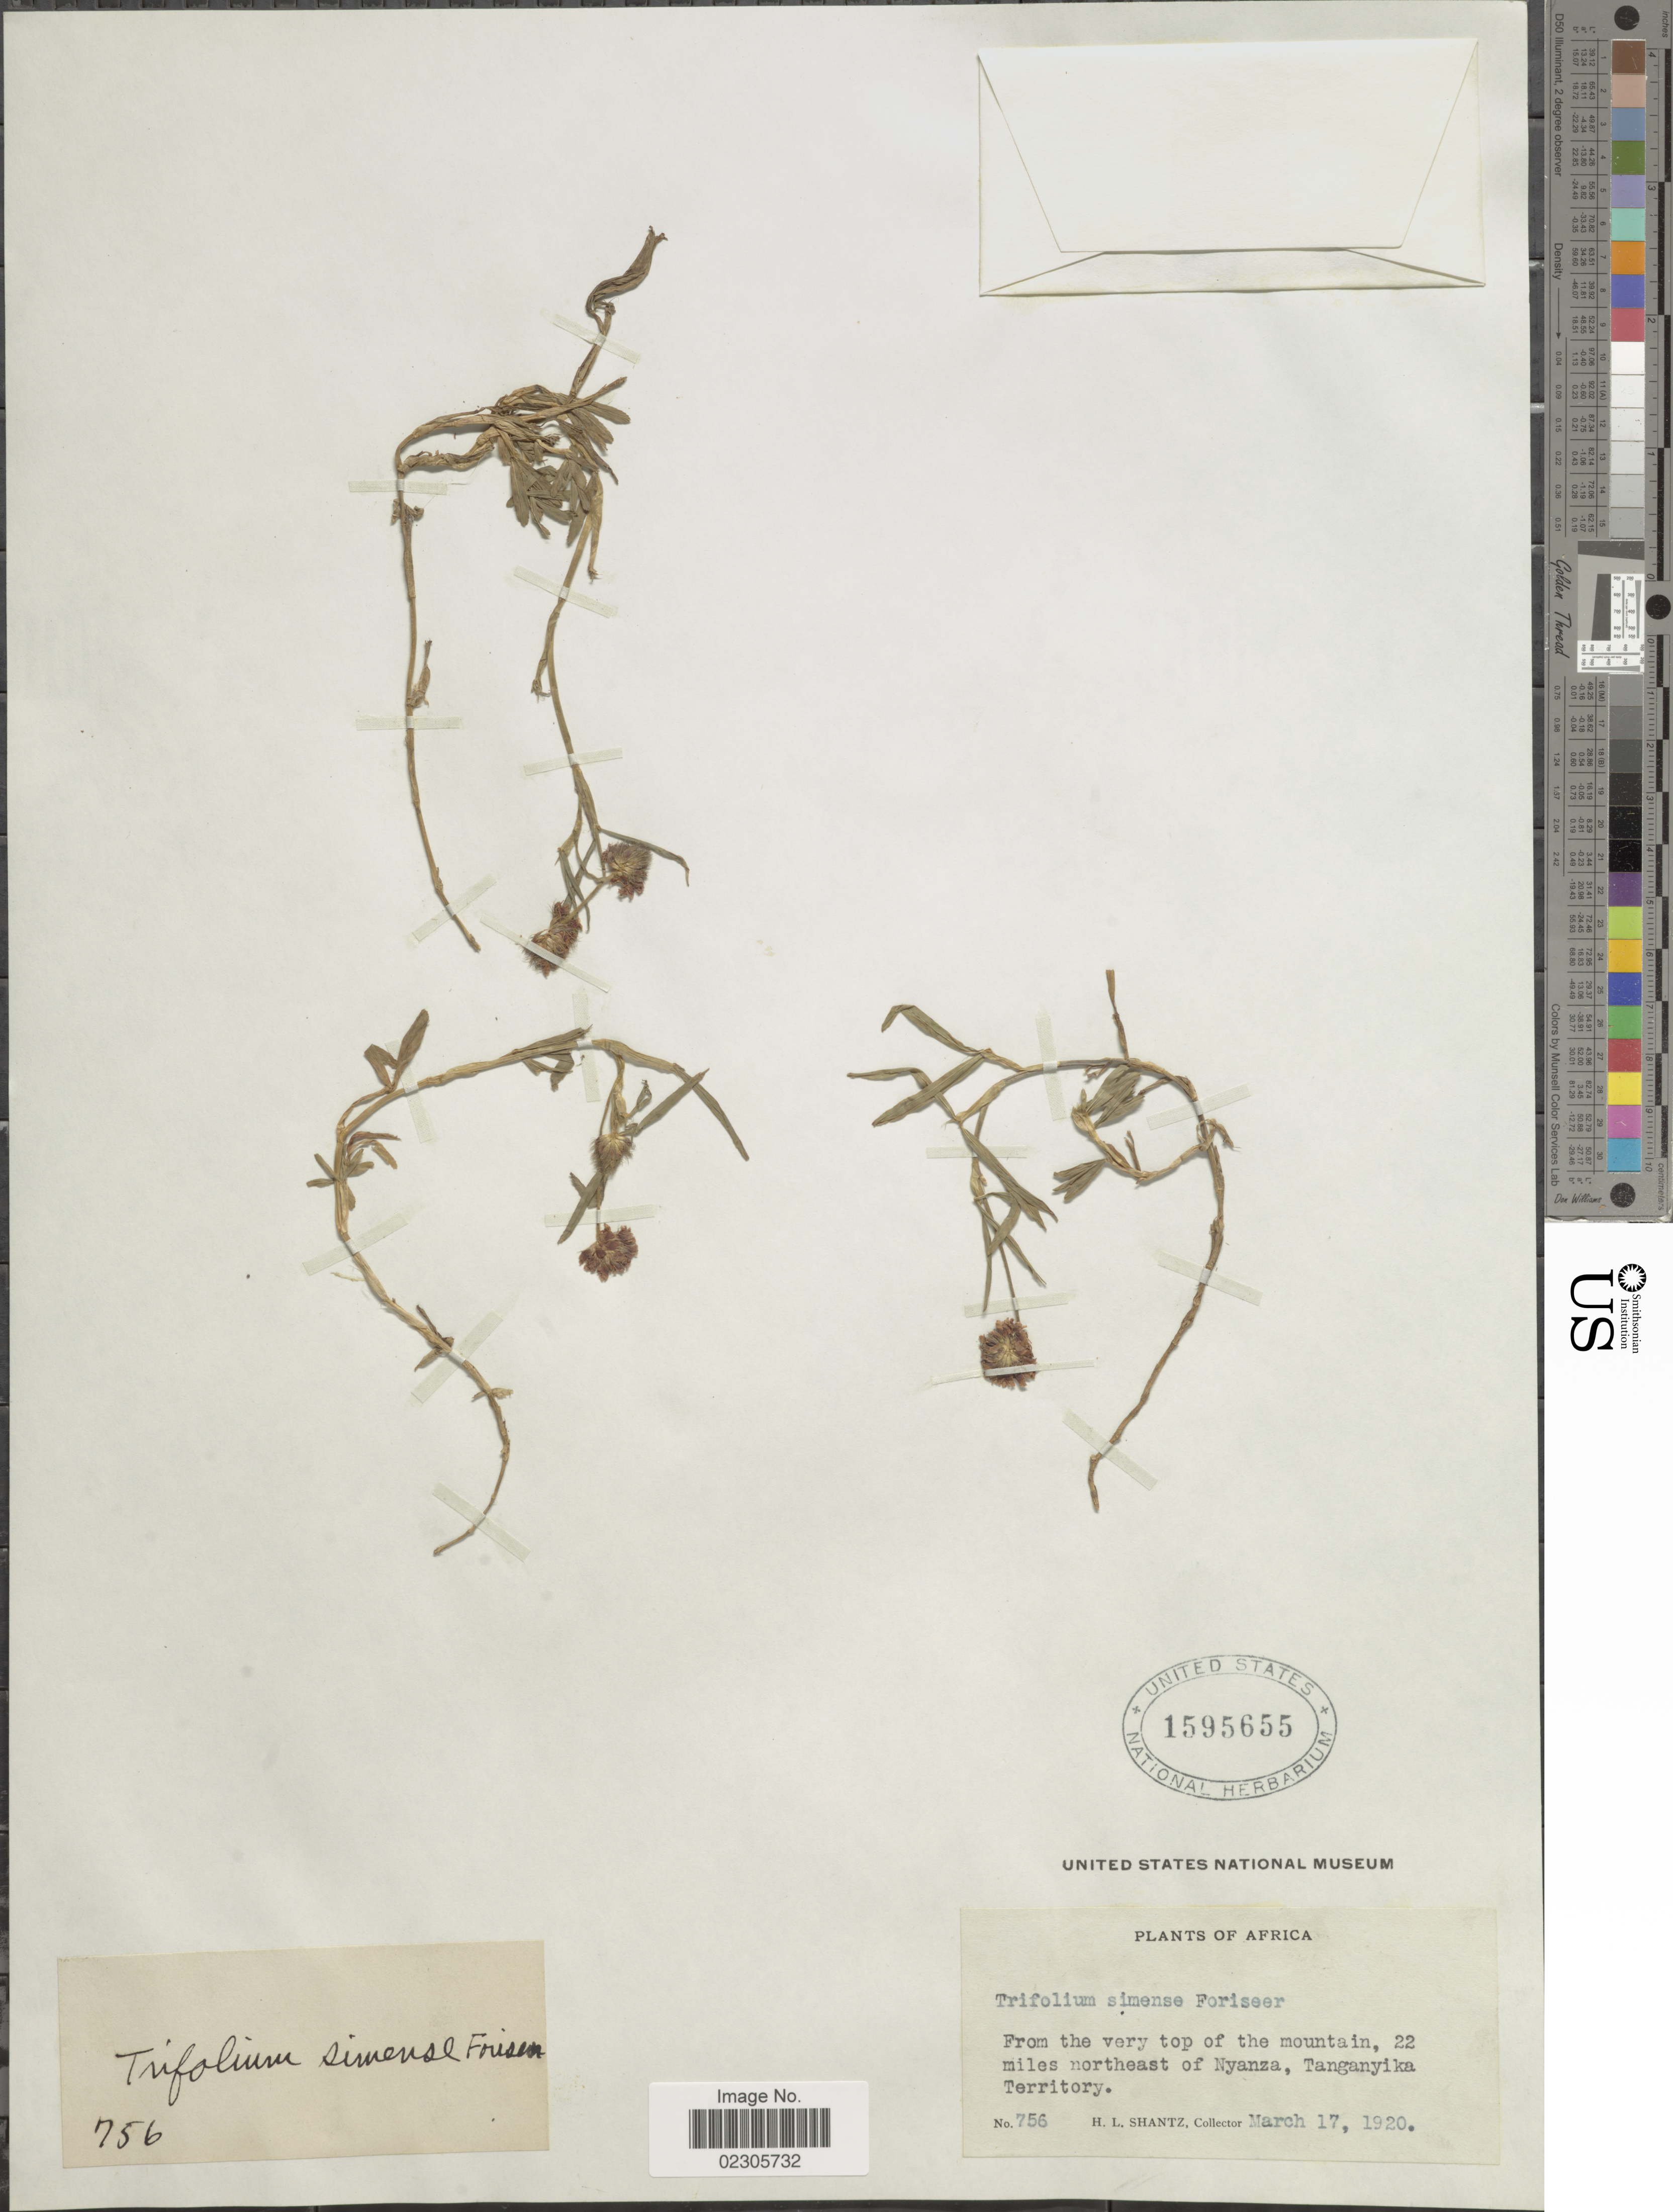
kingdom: Plantae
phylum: Tracheophyta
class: Magnoliopsida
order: Fabales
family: Fabaceae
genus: Trifolium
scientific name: Trifolium simense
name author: Fresen.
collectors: H. Shantz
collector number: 756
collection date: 1920-03-17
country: Tanzania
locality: From the very top of the mountain, 22 miles northeast of Nyanza, Tanganyika Territory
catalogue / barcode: US 1595655